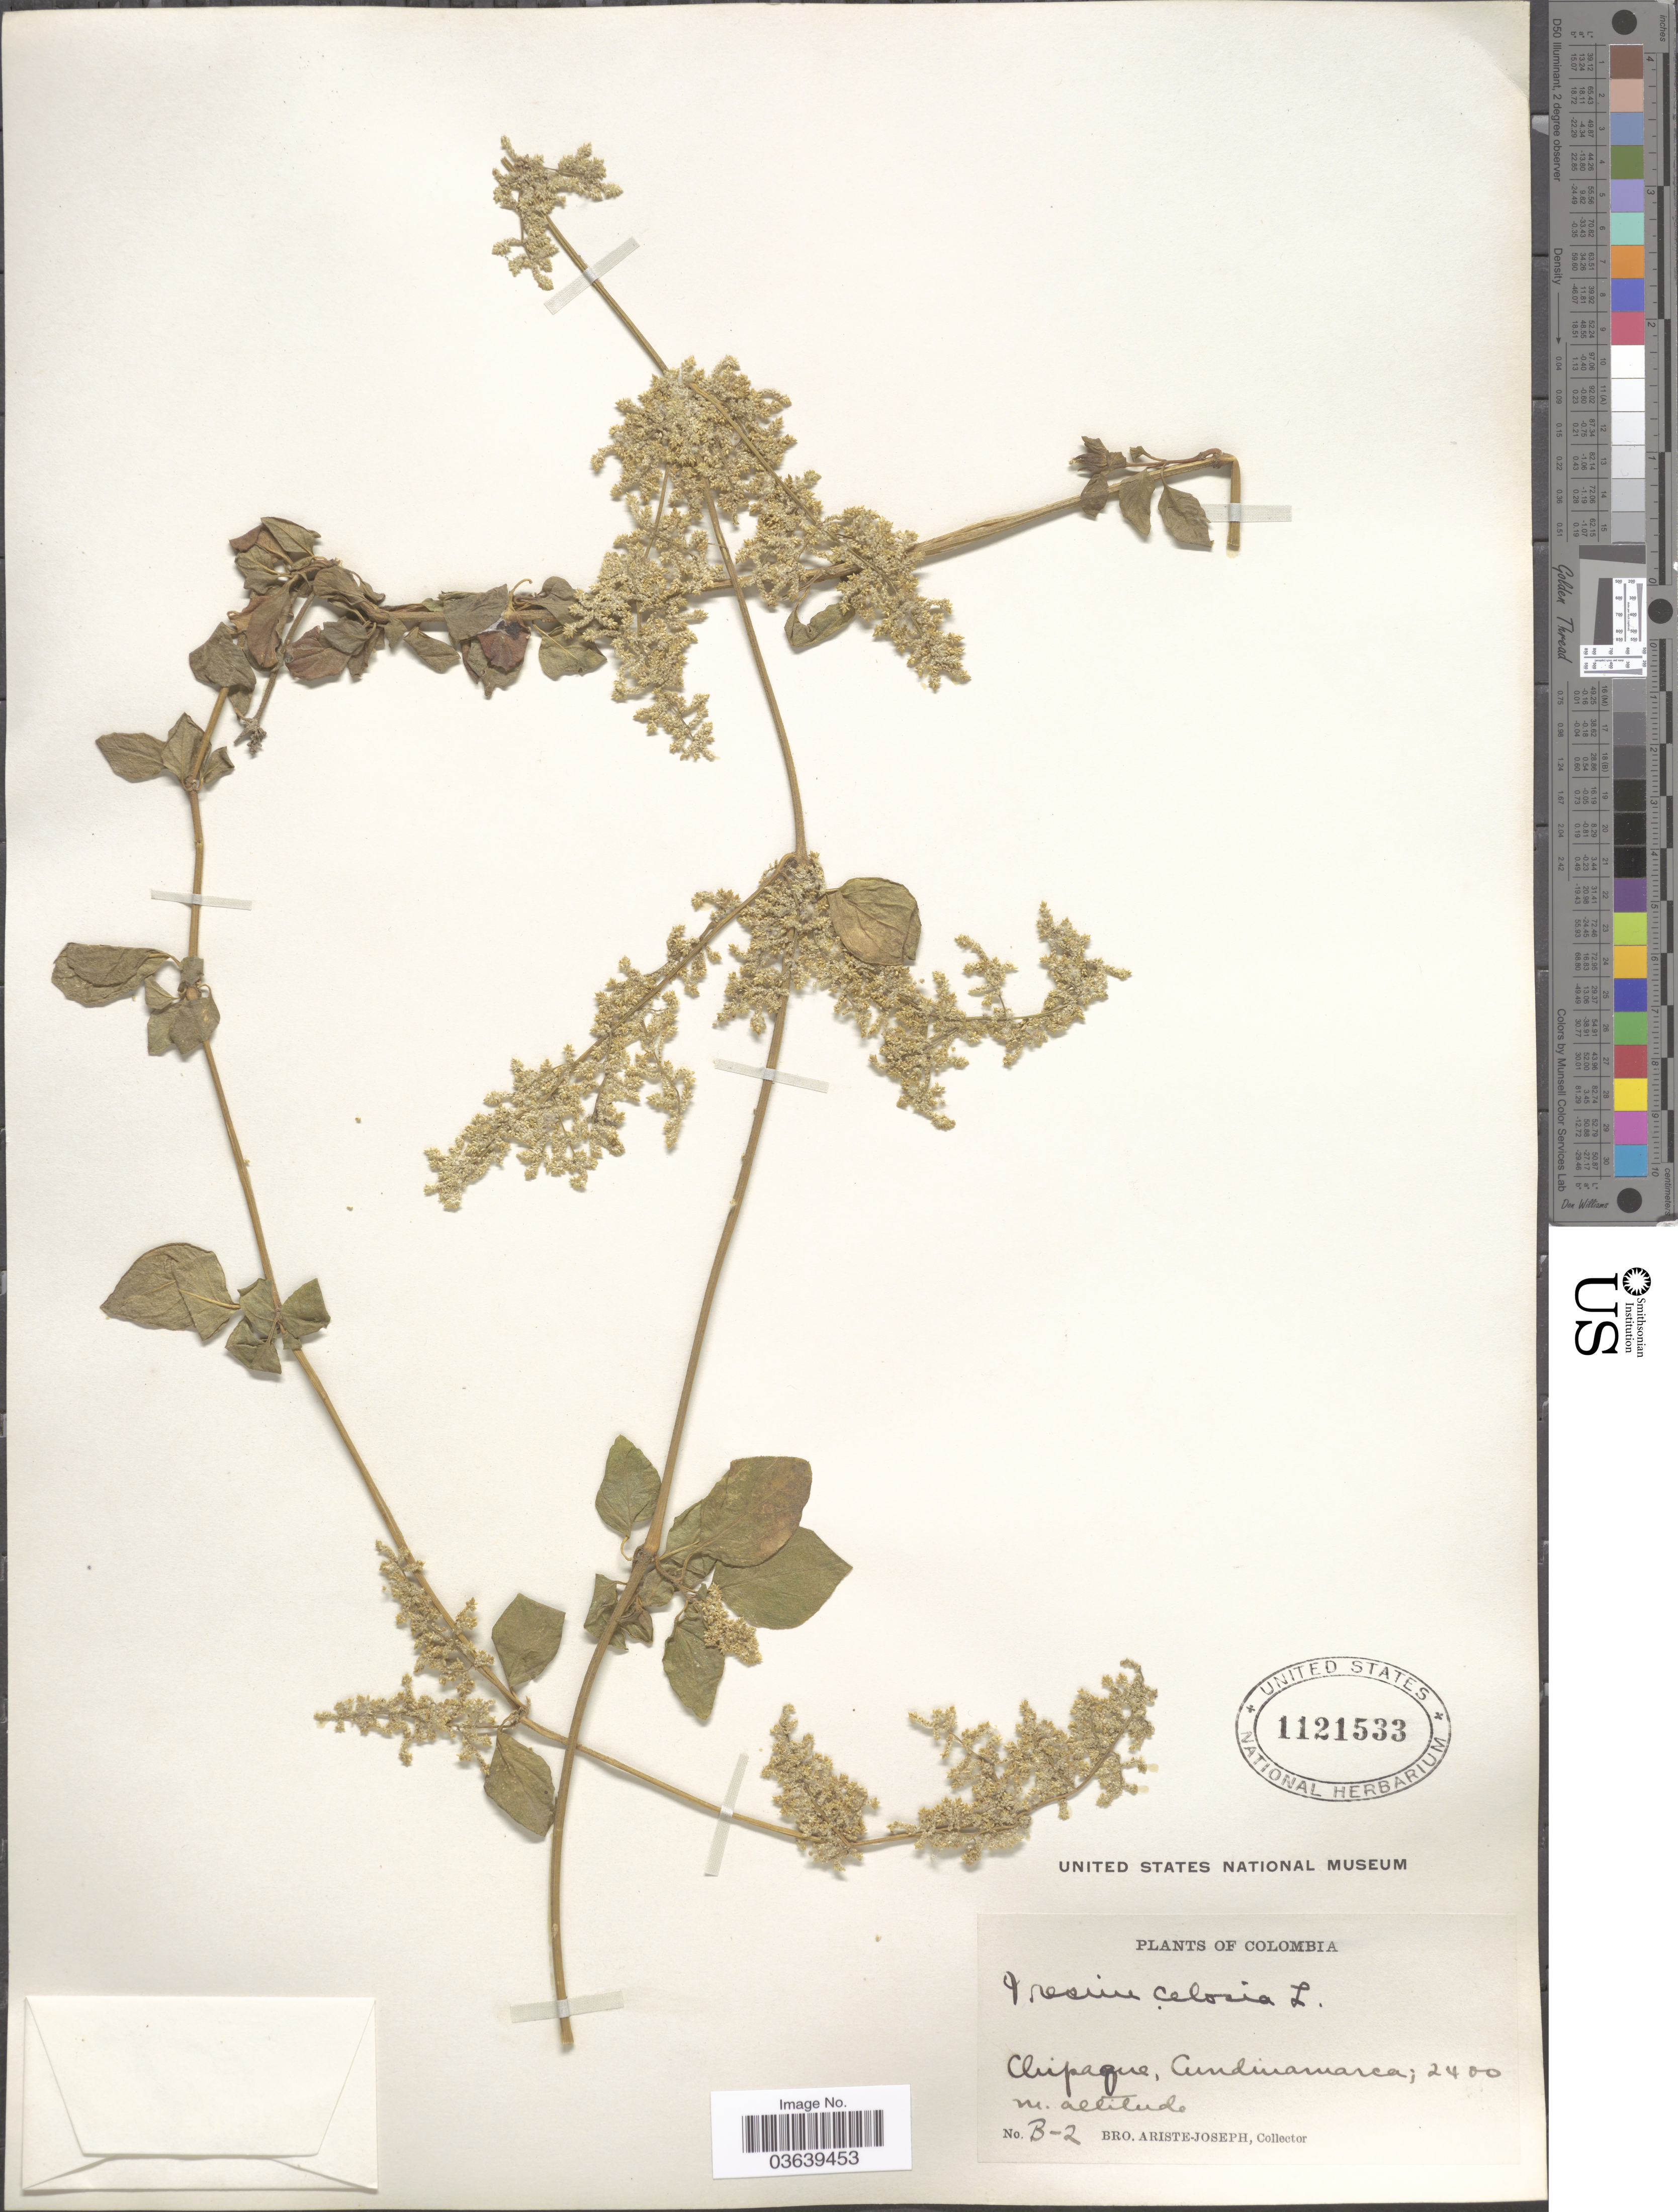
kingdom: Plantae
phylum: Tracheophyta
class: Magnoliopsida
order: Caryophyllales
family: Amaranthaceae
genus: Iresine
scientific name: Iresine diffusa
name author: Humb. & Bonpl. ex Willd.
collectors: Bro. Ariste-Joseph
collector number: B-2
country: Colombia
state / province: Cundinamarca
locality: Chipaque.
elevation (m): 2400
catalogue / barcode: US 1121533